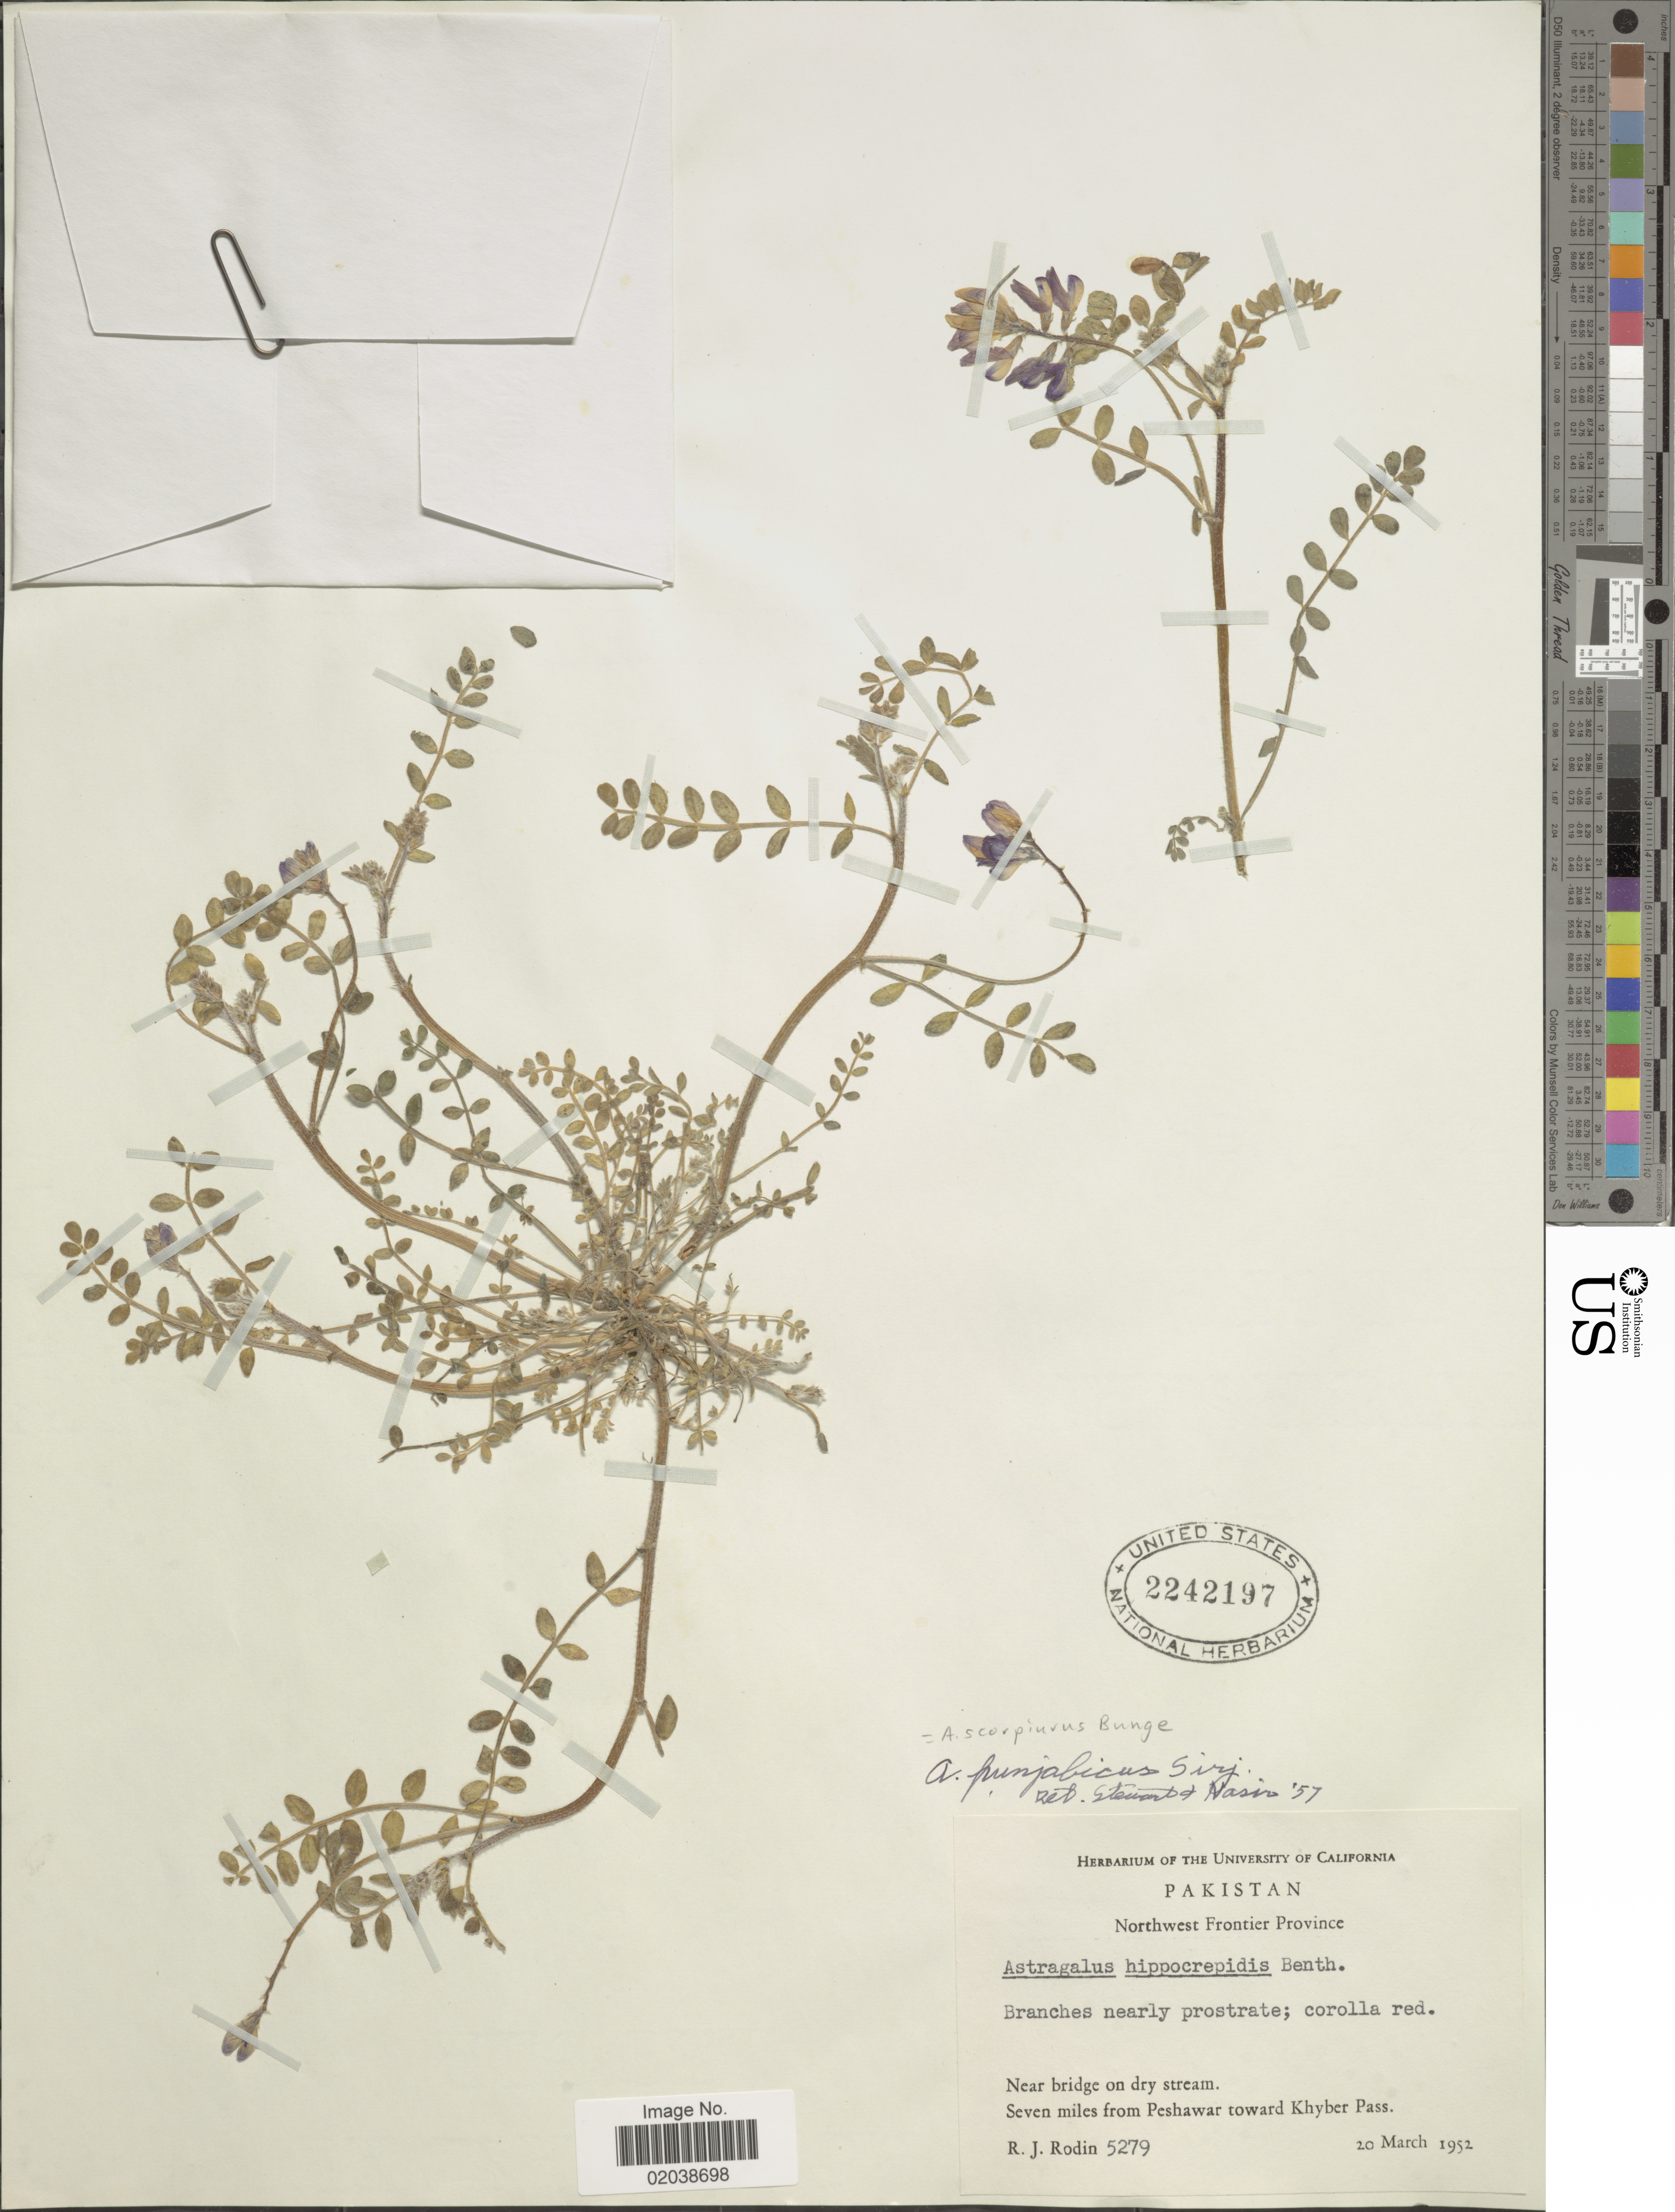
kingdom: Plantae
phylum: Tracheophyta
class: Magnoliopsida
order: Fabales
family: Fabaceae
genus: Astragalus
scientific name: Astragalus scorpiurus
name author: Bunge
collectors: R. J. Rodin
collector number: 5279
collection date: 1952-03-20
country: Pakistan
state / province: Khyber Pakhtunkhwa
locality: Northwest Frontier Province, Near bridge on dry stream, Seven miles from Peshawar toward Khyber Pass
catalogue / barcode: US 2242197